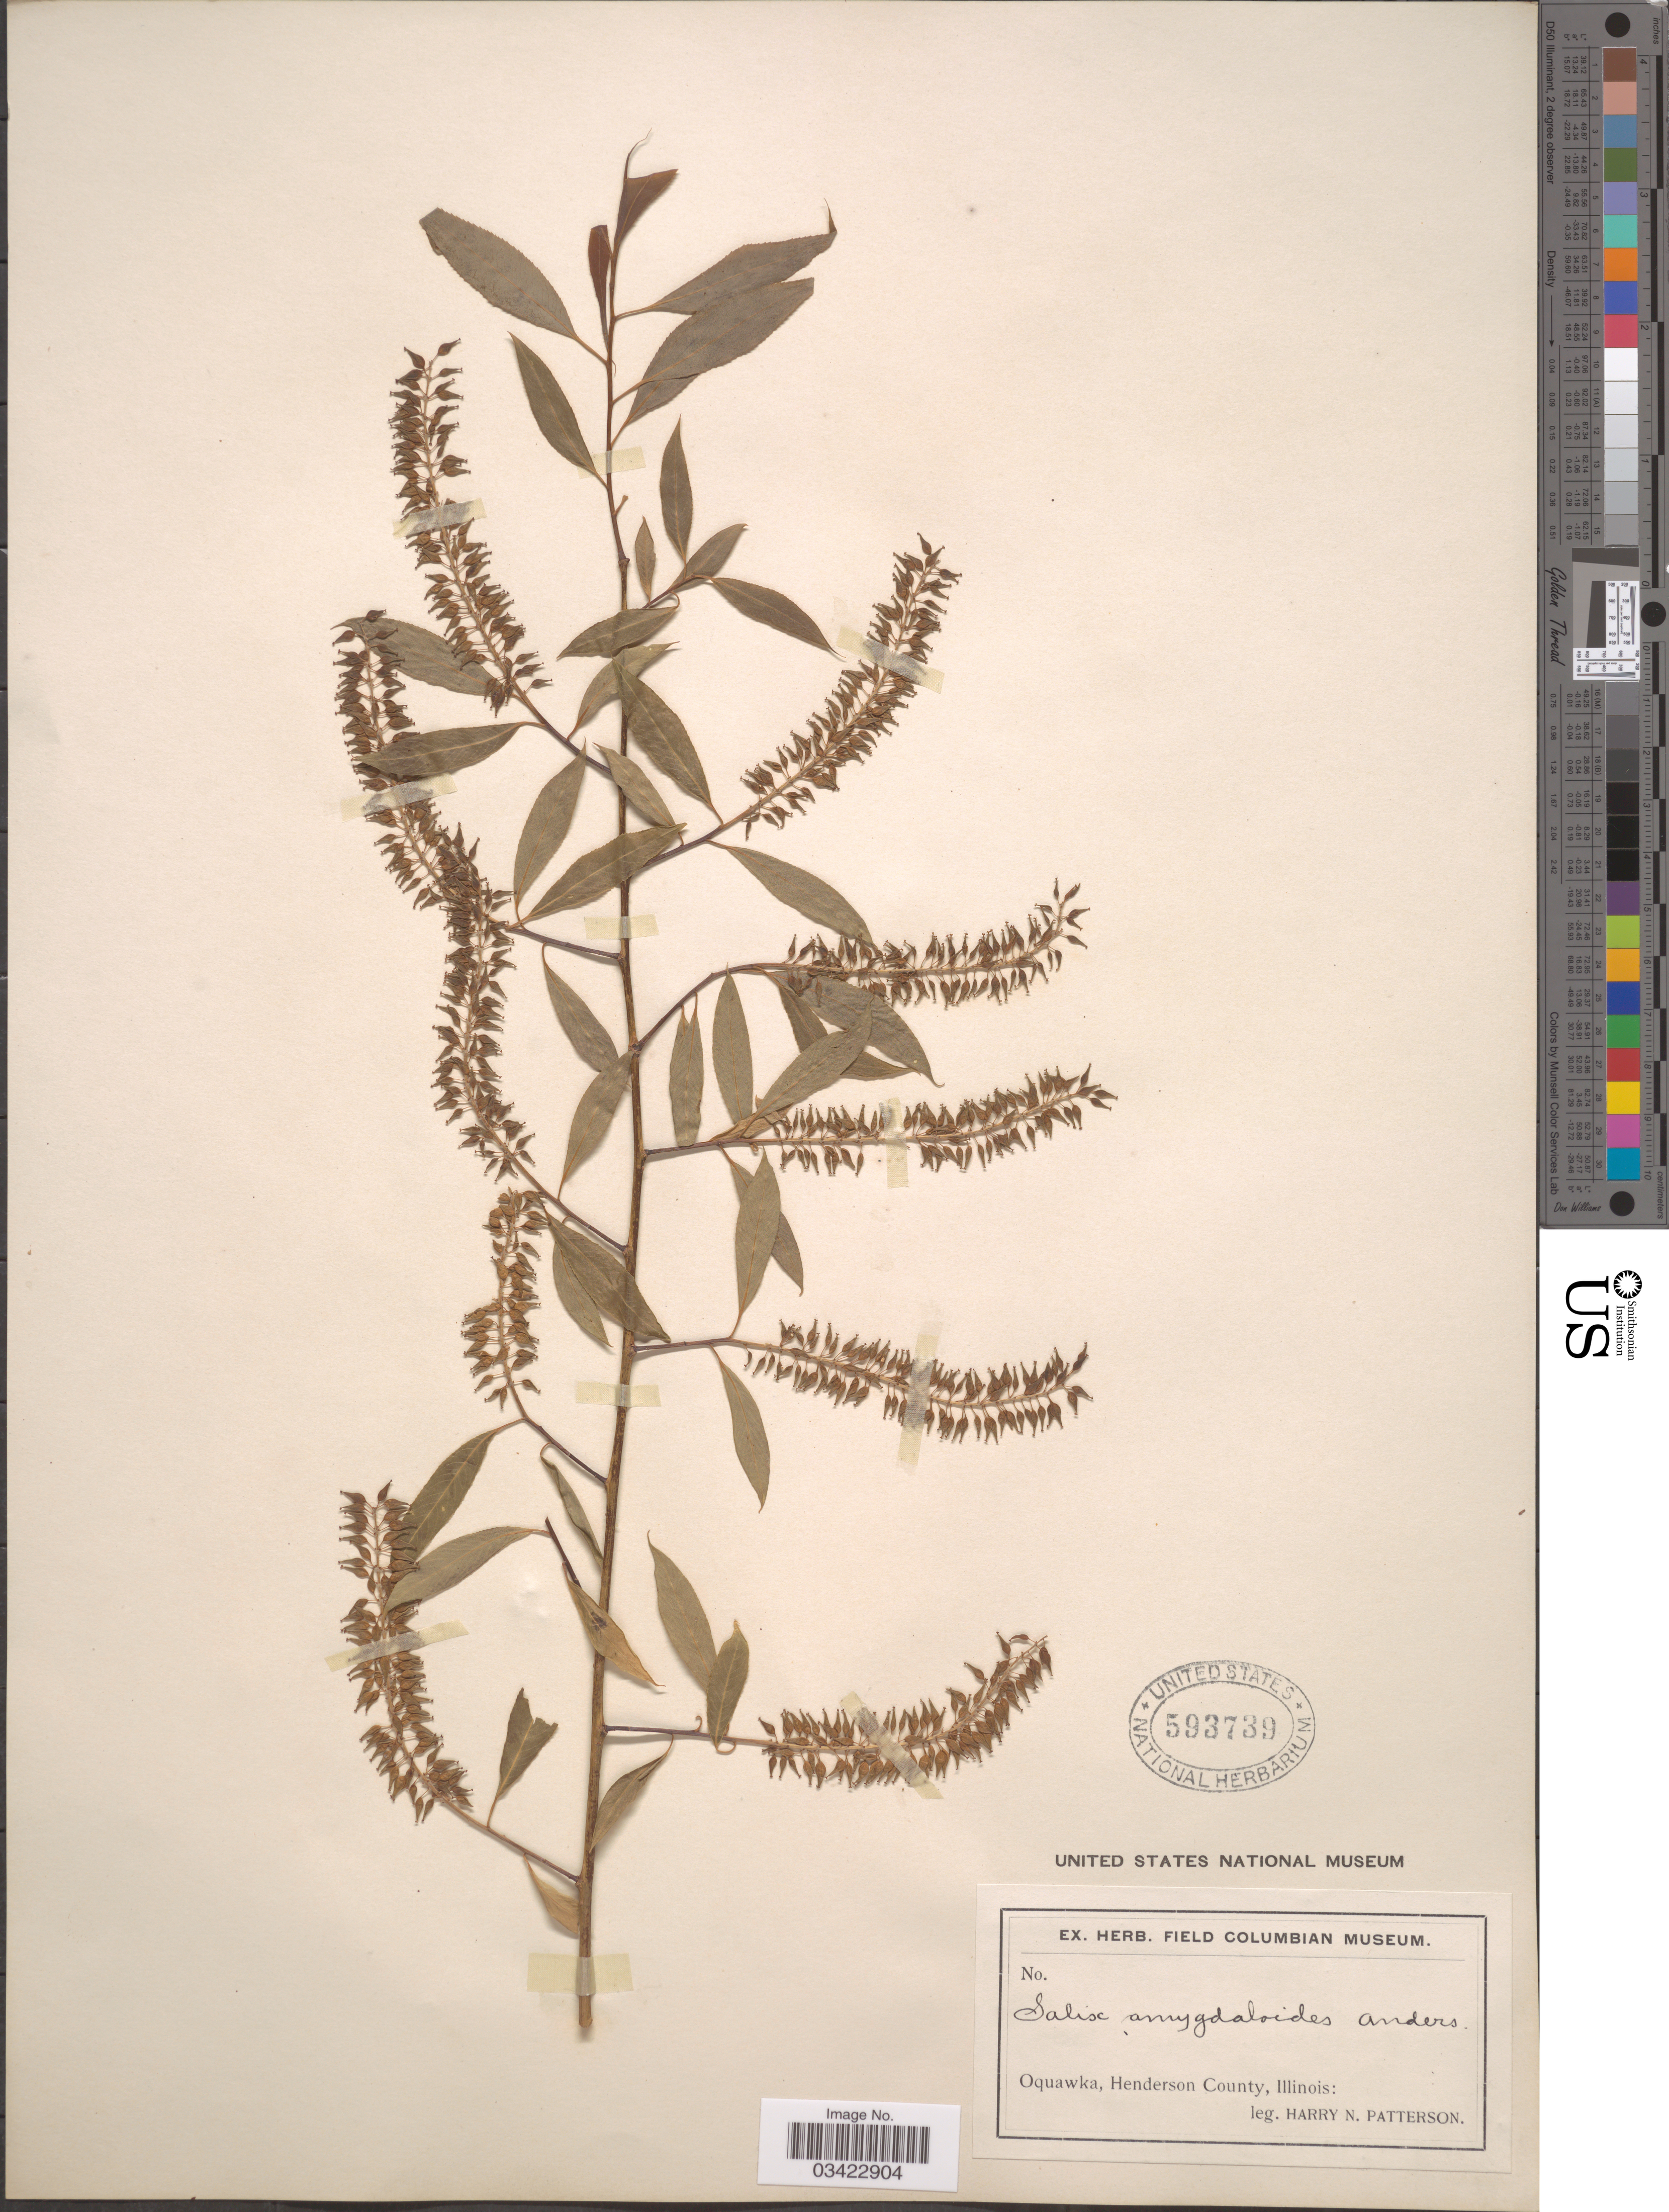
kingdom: Plantae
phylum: Tracheophyta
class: Magnoliopsida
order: Malpighiales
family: Salicaceae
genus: Salix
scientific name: Salix amygdaloides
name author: Andersson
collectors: H. N. Patterson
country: United States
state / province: Illinois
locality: Oquawka, Henderson County.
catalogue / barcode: US 593739